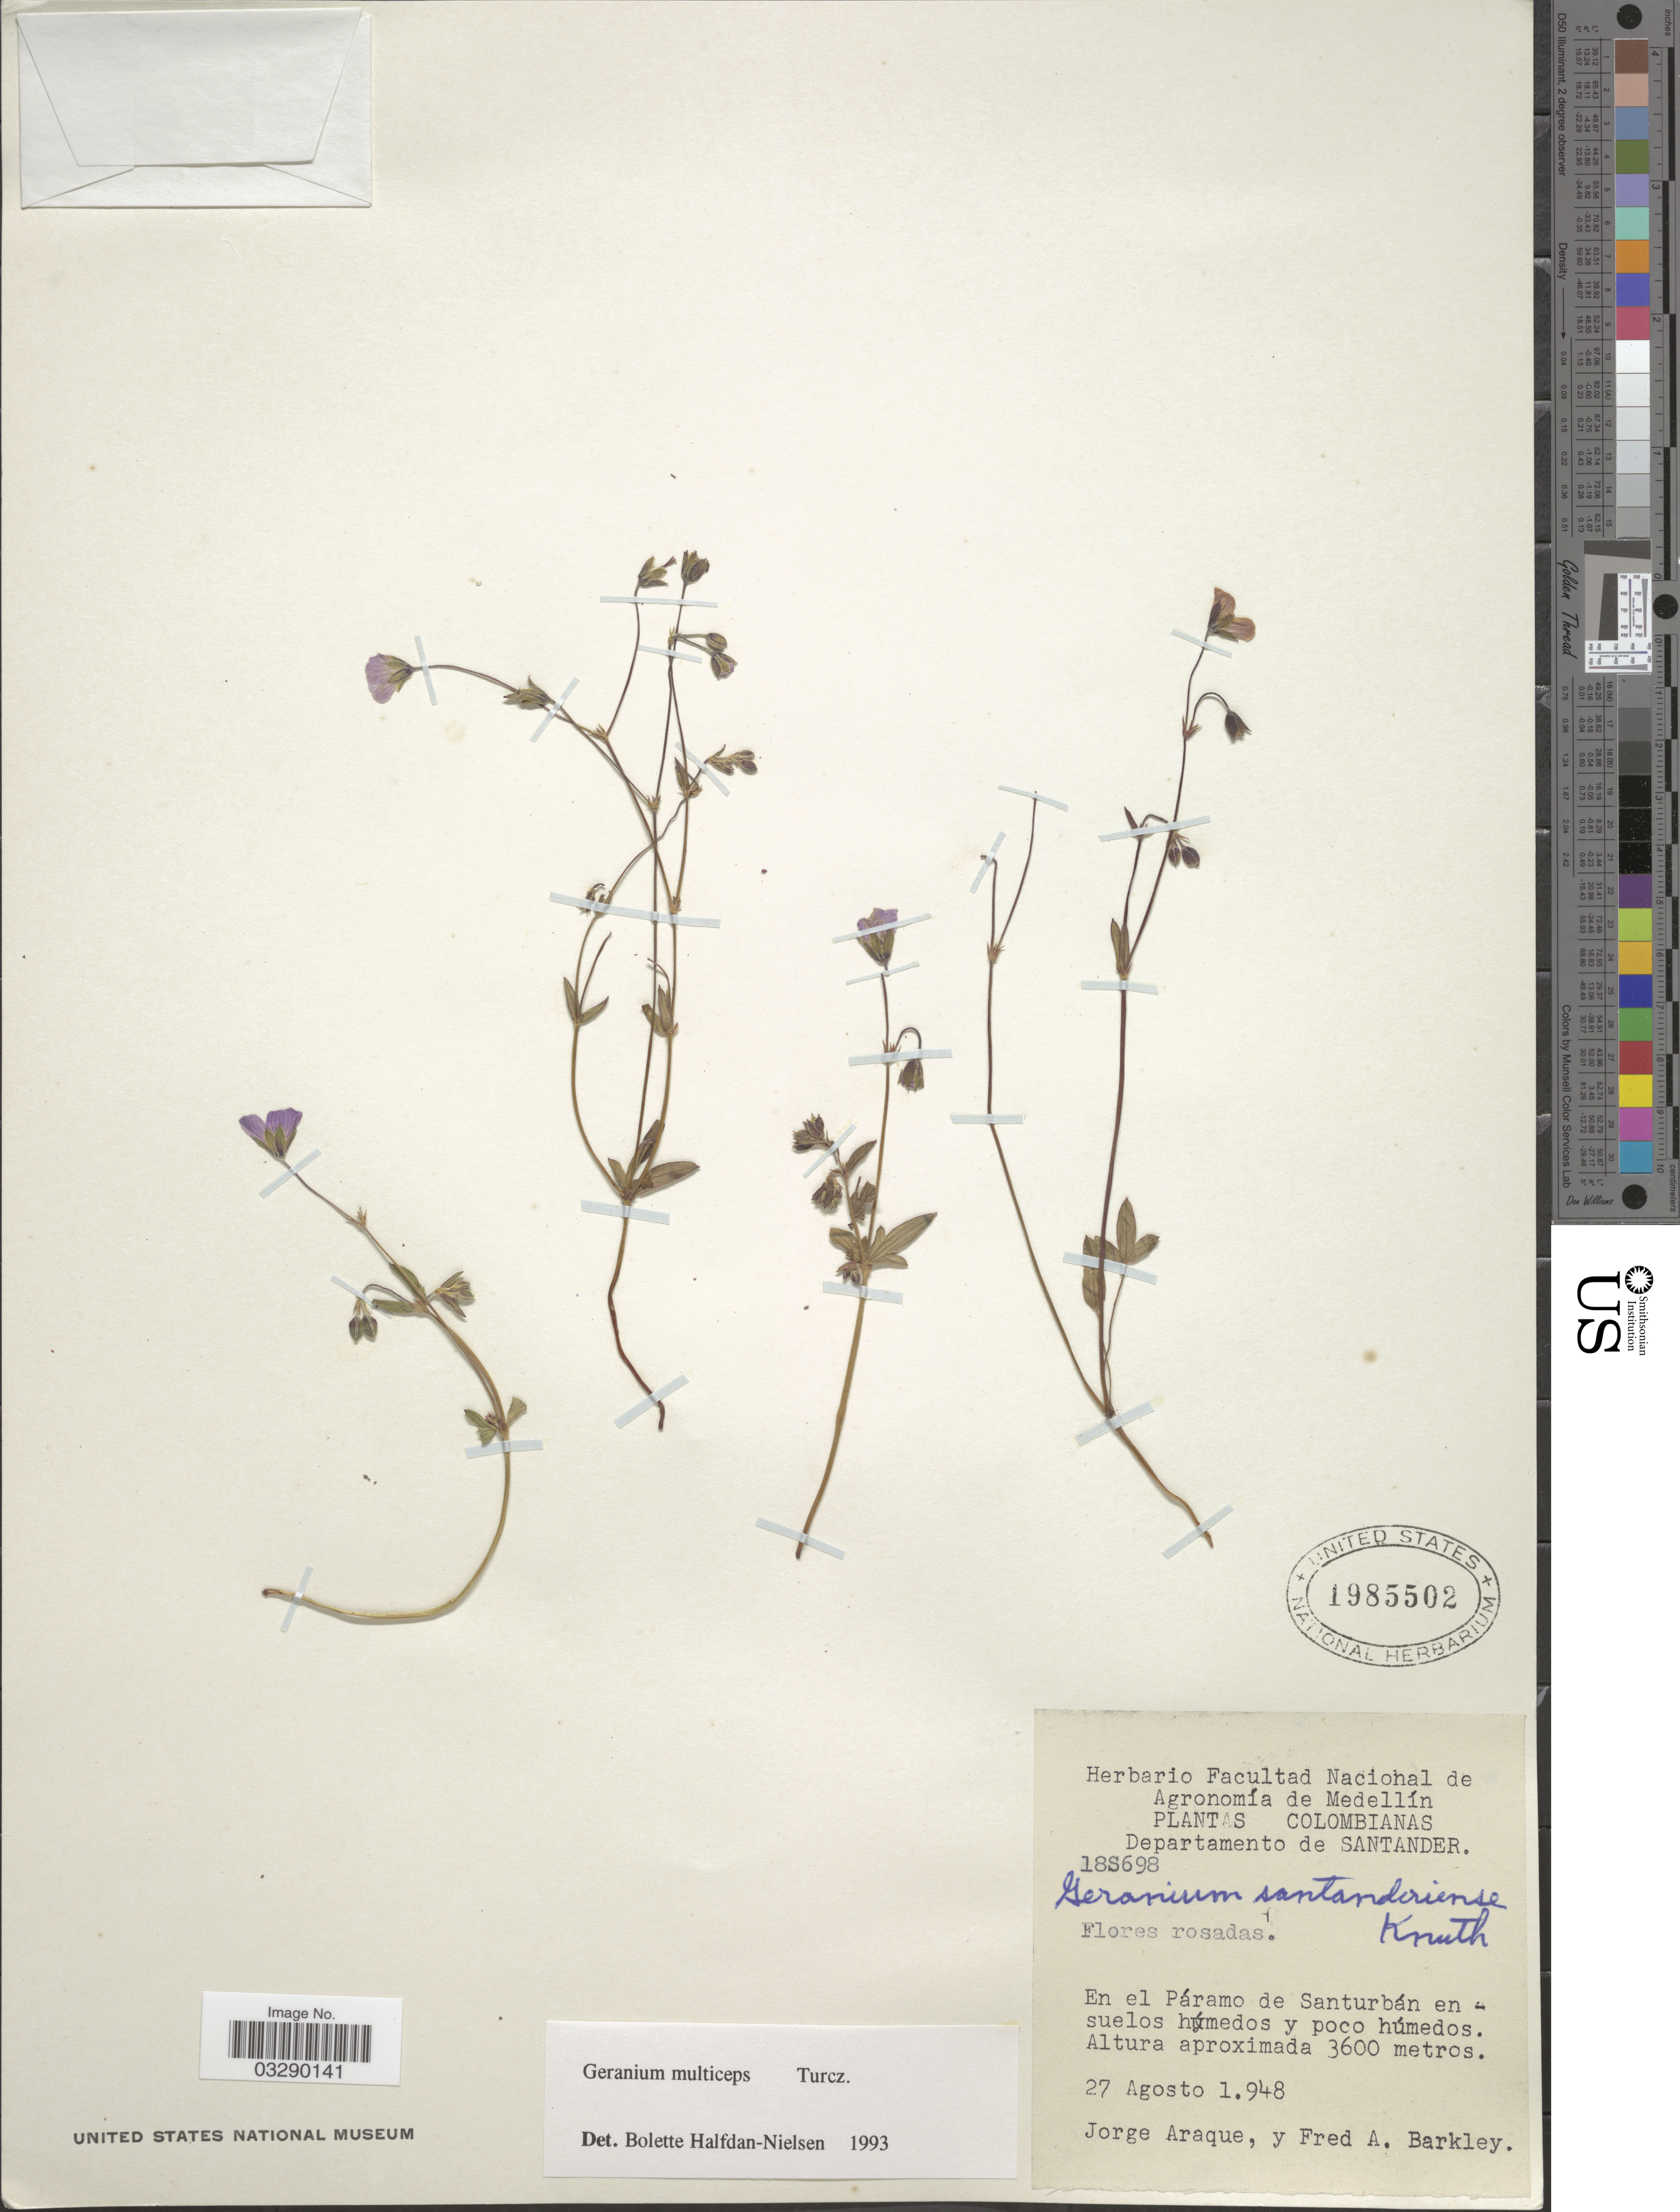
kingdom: Plantae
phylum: Tracheophyta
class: Magnoliopsida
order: Geraniales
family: Geraniaceae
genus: Geranium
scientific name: Geranium multiceps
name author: Turcz.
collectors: J. Araque & F. A. Barkley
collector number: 18S698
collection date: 1948-08-27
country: Colombia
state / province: Santander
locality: Departamento de Santander. En el Páramo de Santurbán en suelos húmedos y poco húmedos.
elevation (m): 3600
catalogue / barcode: US 1985502